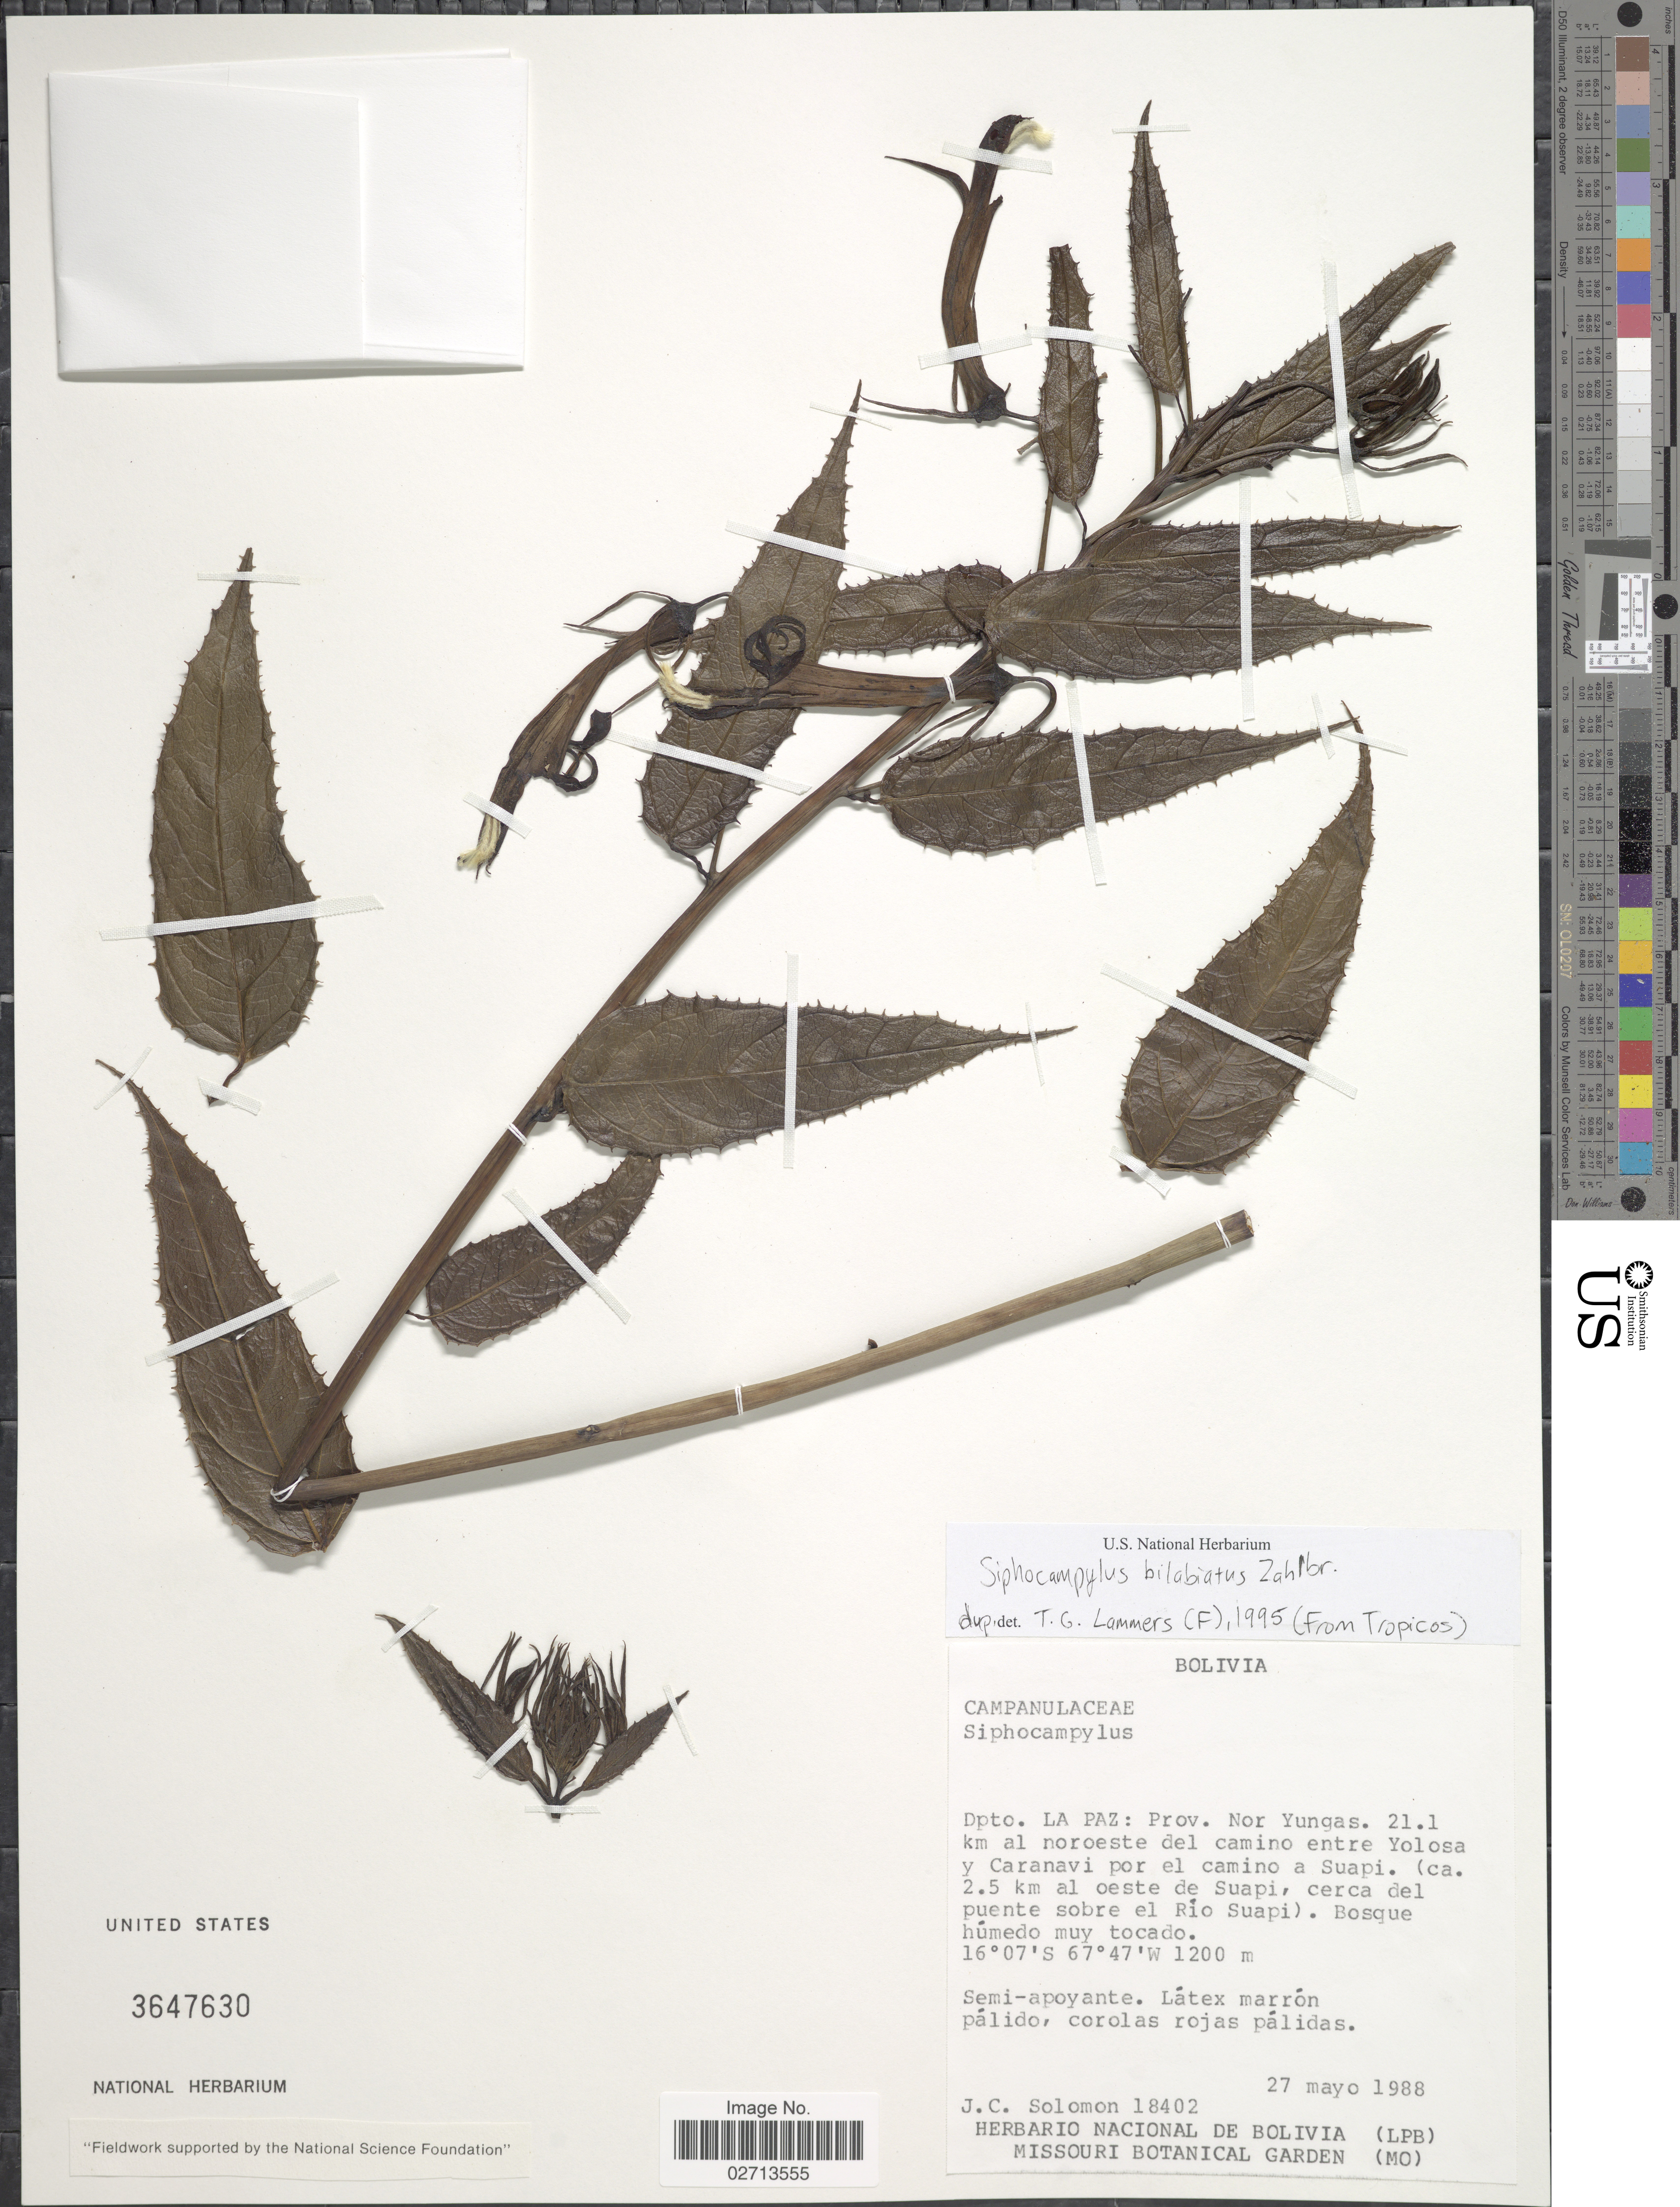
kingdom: Plantae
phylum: Tracheophyta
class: Magnoliopsida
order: Asterales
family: Campanulaceae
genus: Siphocampylus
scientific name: Siphocampylus bilabiatus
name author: Zahlbr.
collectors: J. C. Solomon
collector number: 18402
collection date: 1988-05-27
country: Bolivia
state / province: La Paz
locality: Prov. Nor Yungas. 21.1 km al noroeste del camino entre Yolosa y Caranavi por el camino a Suapi (ca. 2.5 km al oeste de Suapi, cerca del puente sobre el Rio Suapi)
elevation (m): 1200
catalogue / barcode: US 3647630